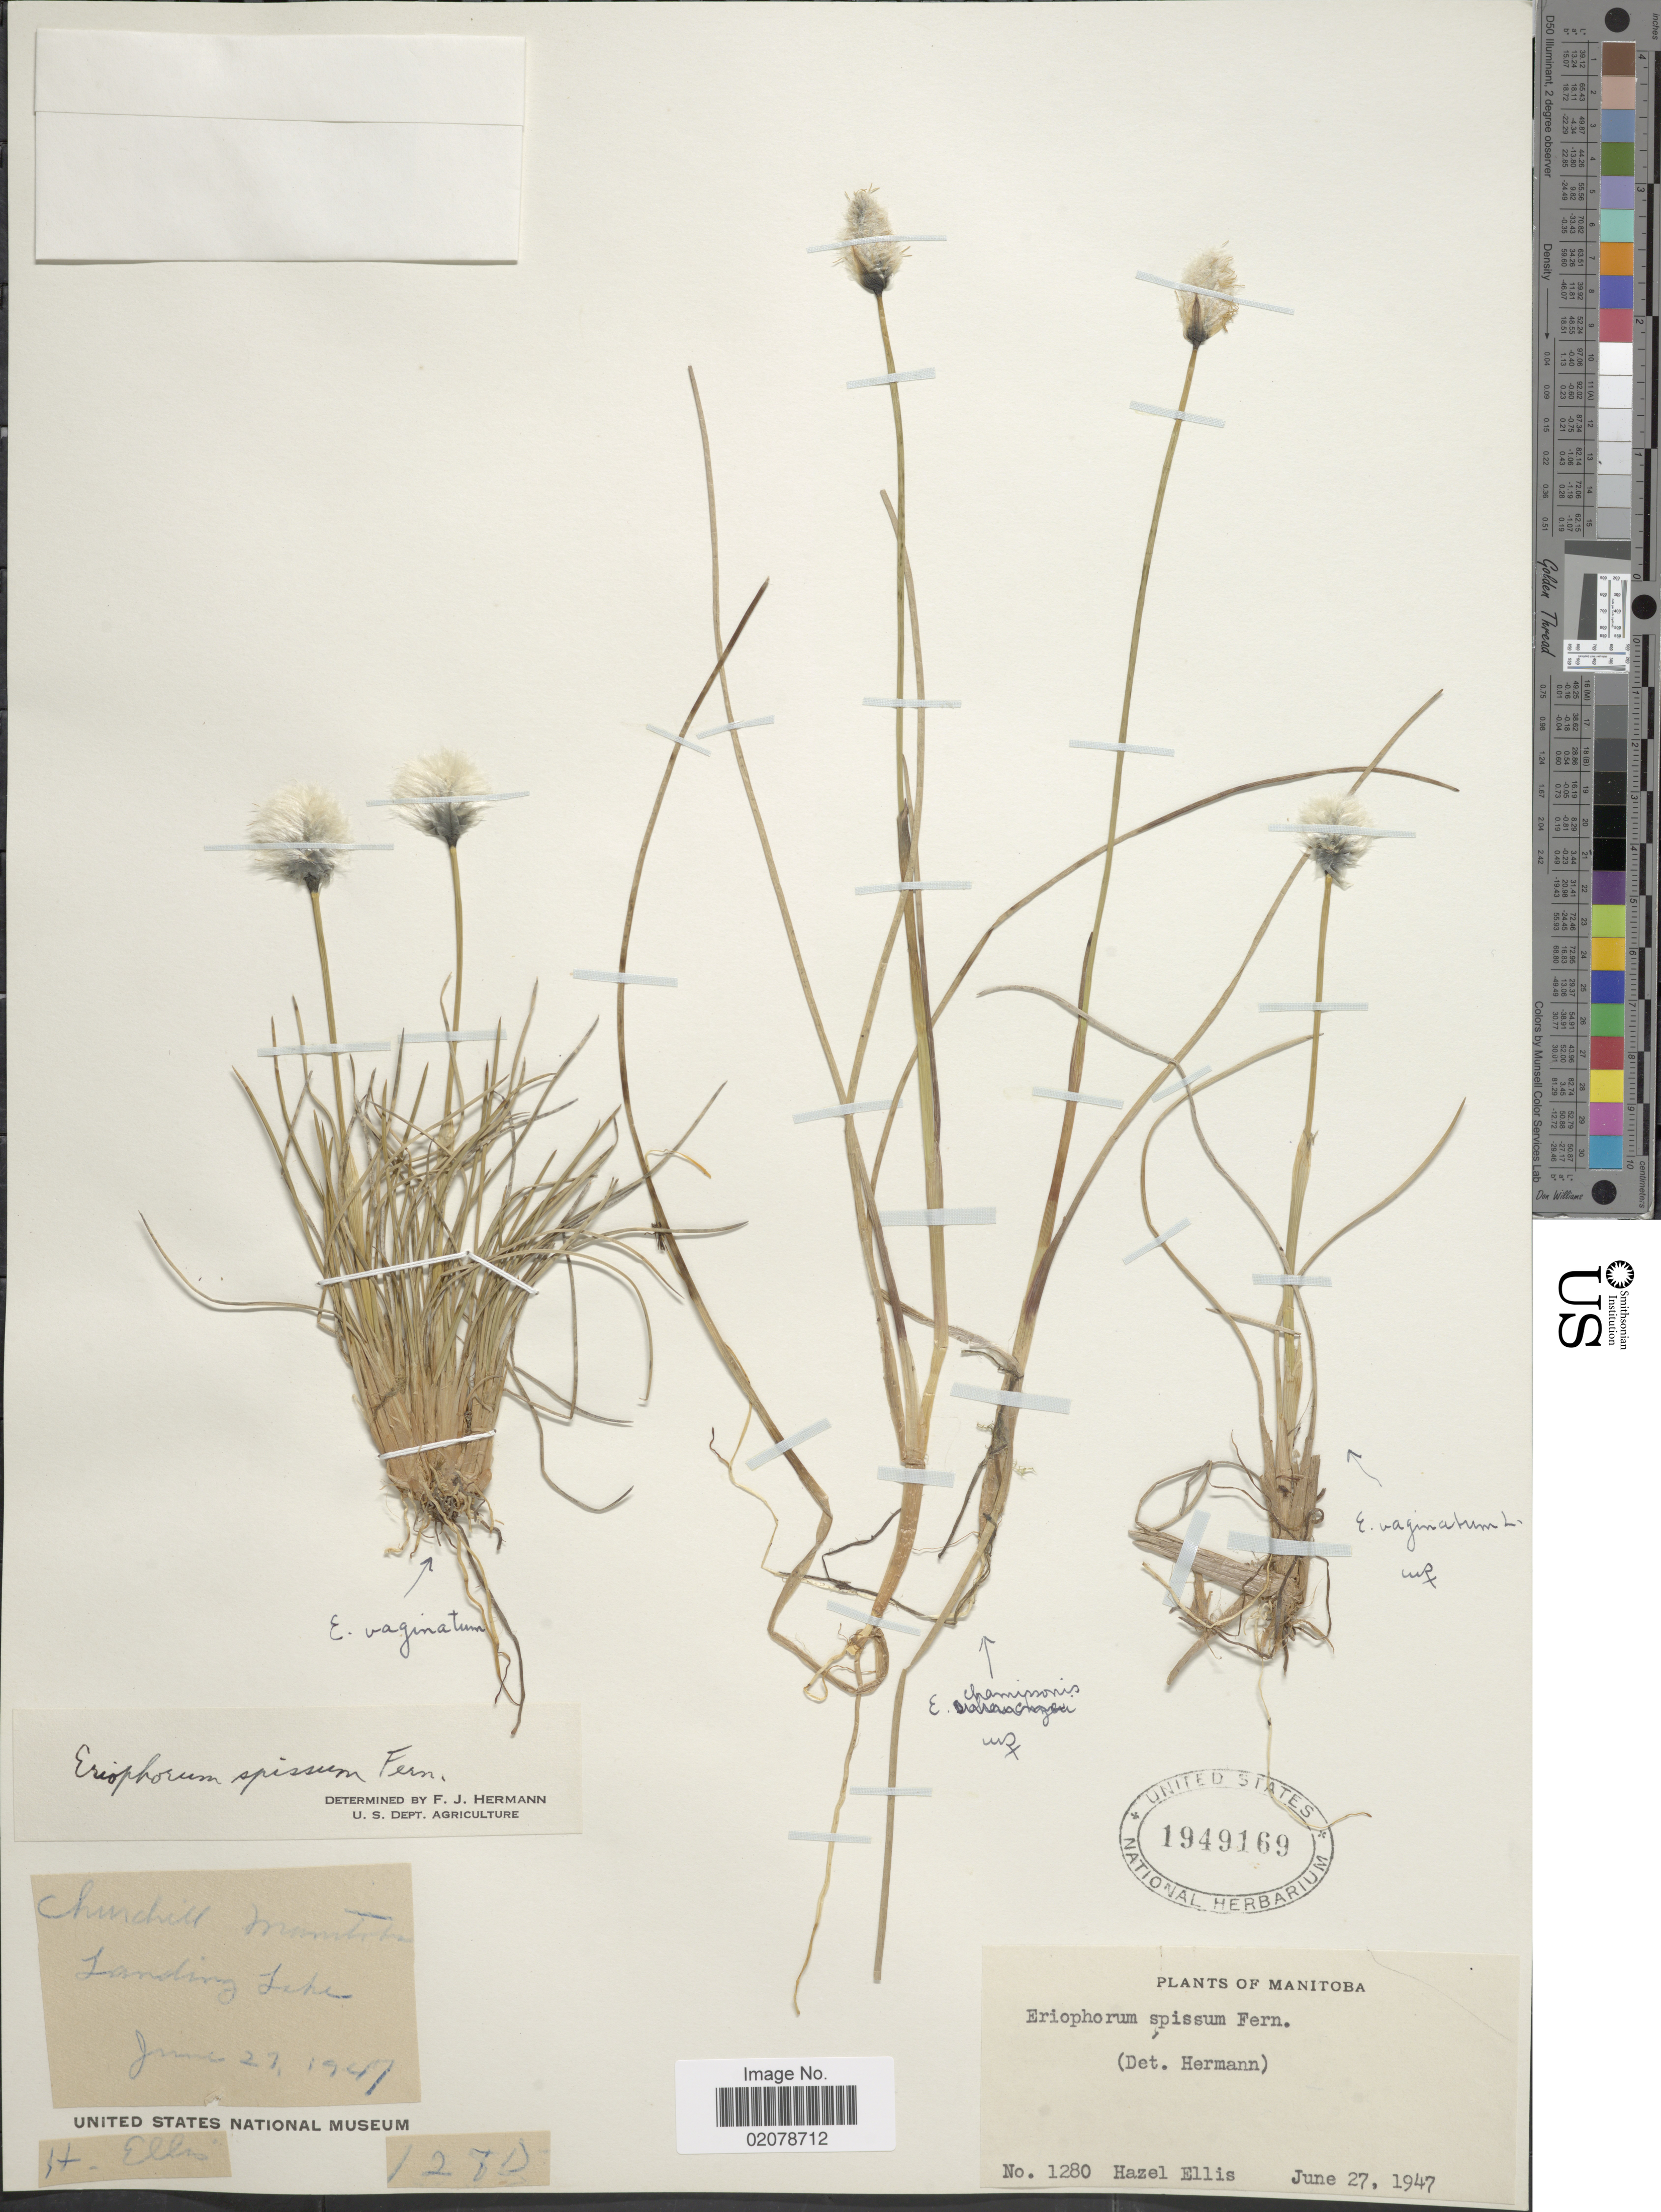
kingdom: Plantae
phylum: Tracheophyta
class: Liliopsida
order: Poales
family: Cyperaceae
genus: Eriophorum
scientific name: Eriophorum vaginatum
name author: L.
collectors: H. Ellis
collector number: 1280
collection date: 1947-06-27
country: Canada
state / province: Manitoba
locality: Churchill. Landing Lake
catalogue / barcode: US 1949169